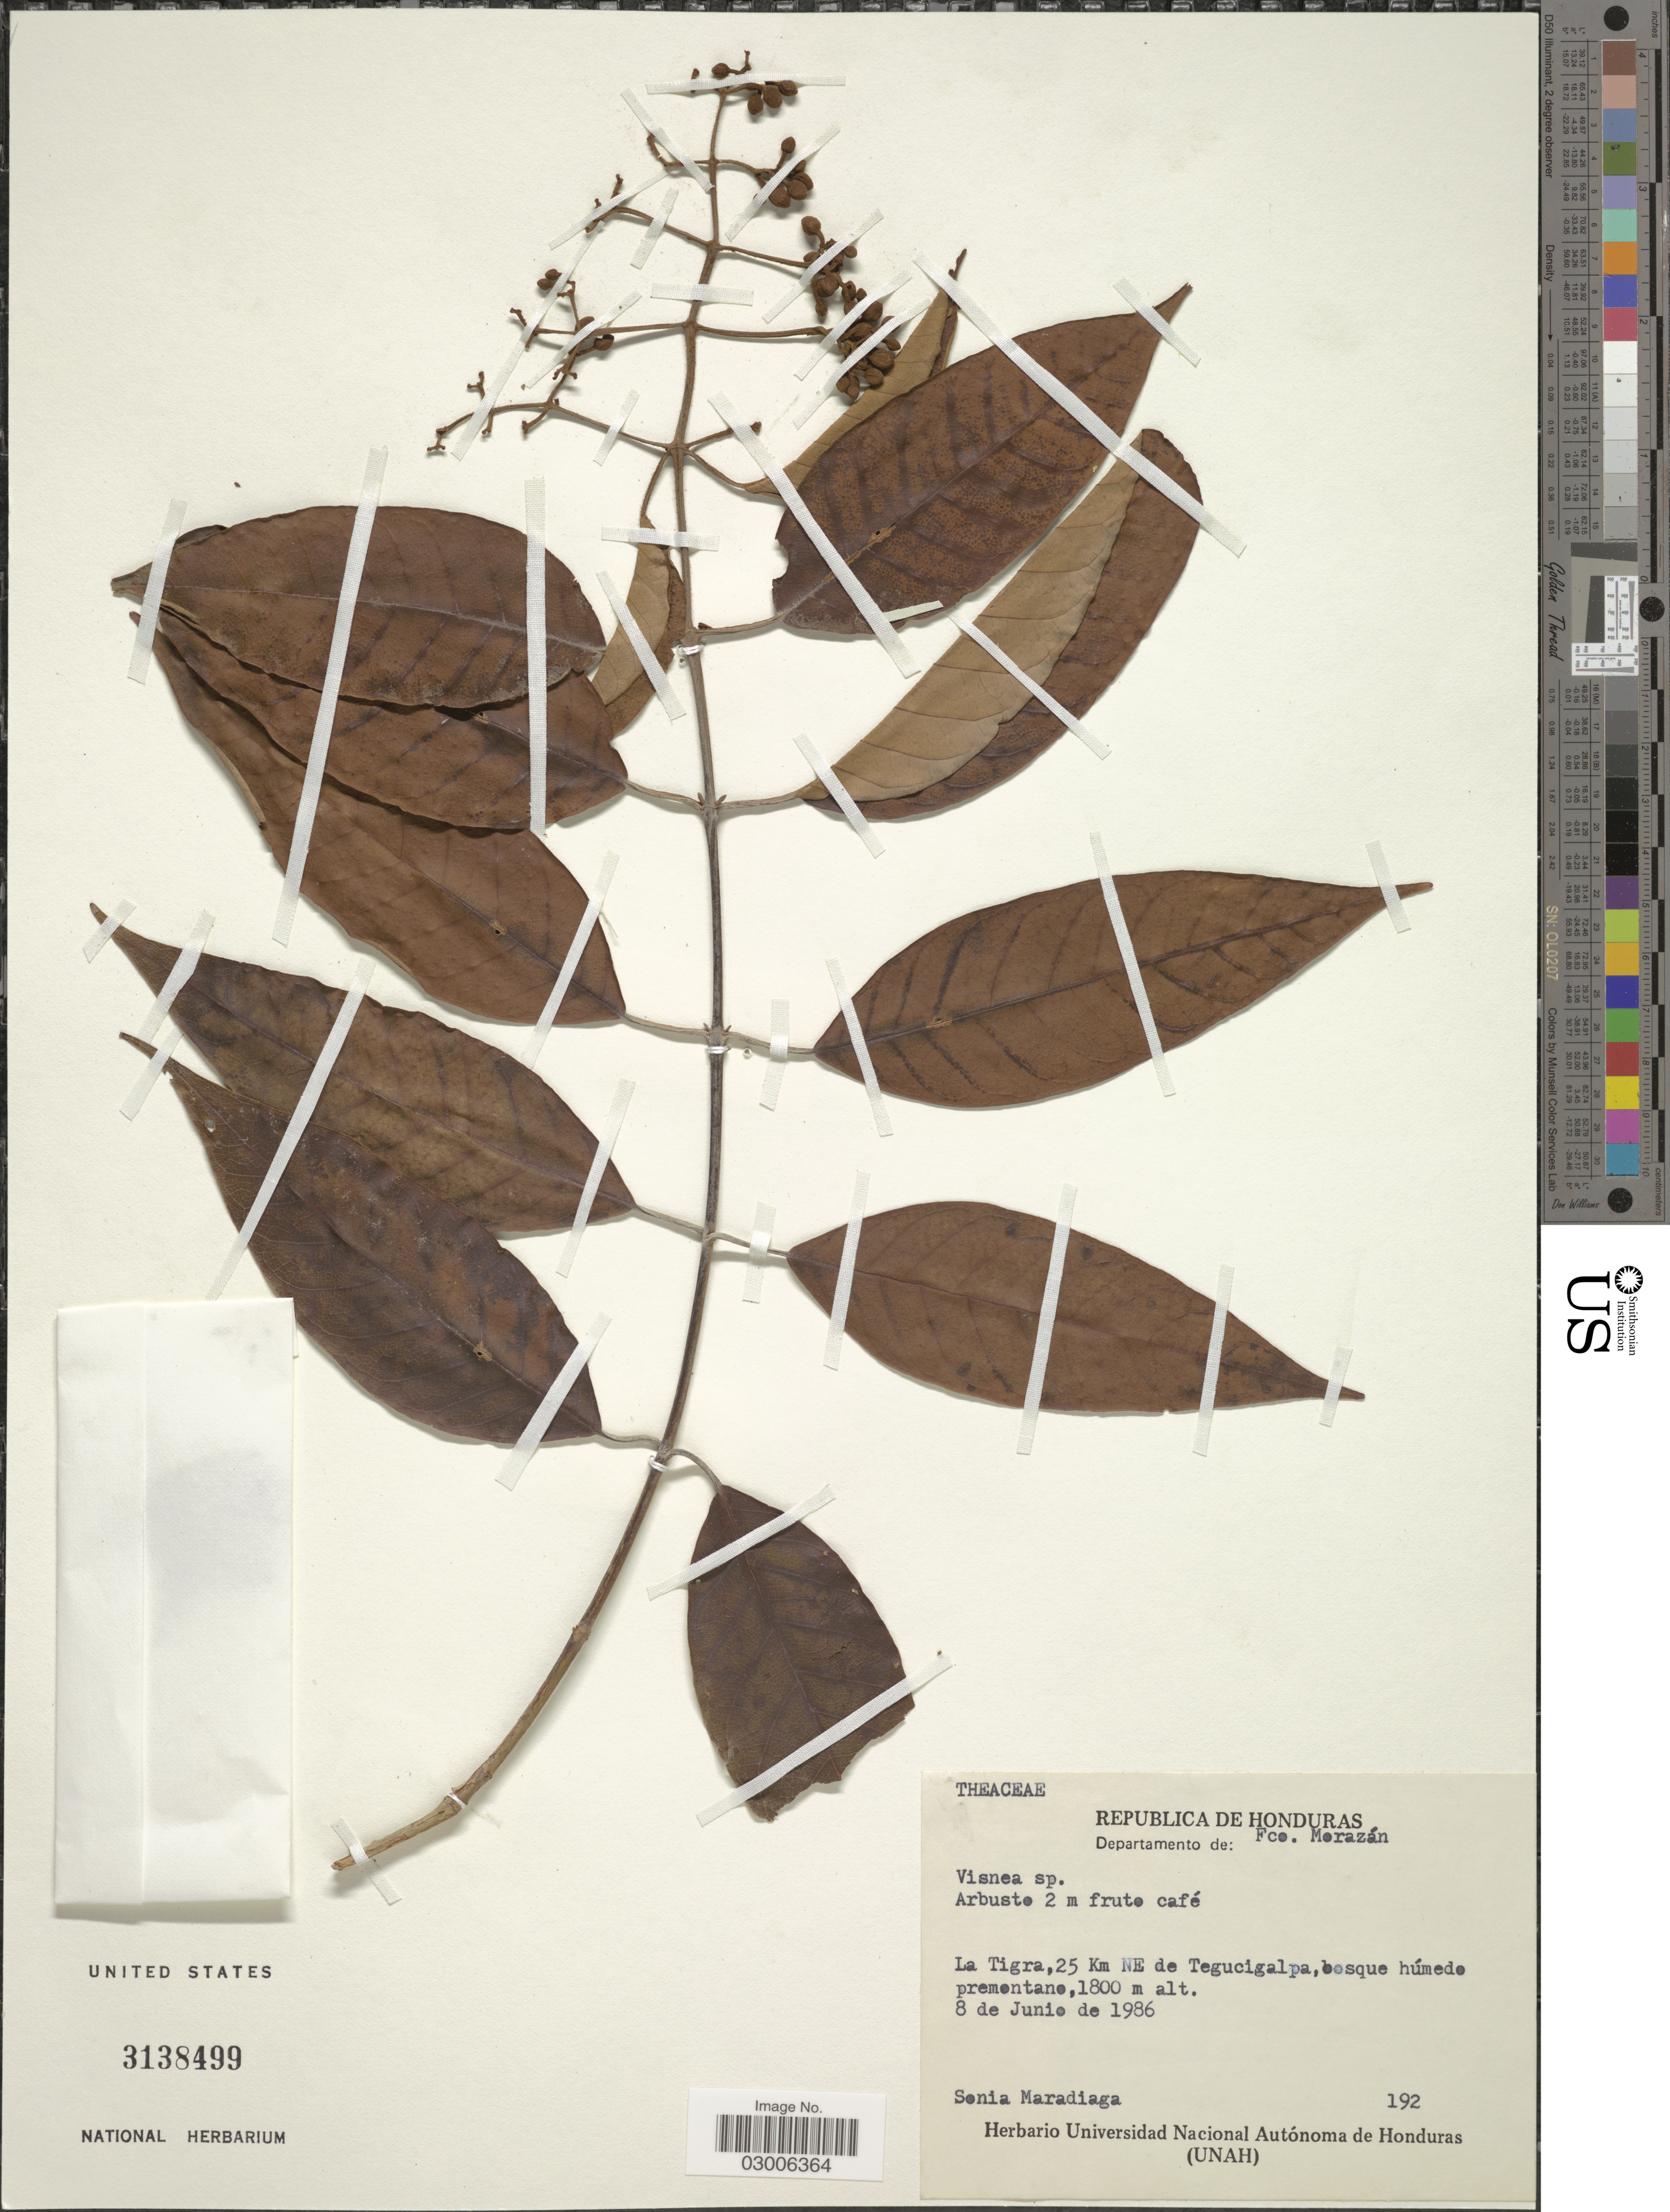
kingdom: Plantae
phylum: Tracheophyta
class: Magnoliopsida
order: Malpighiales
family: Hypericaceae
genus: Vismia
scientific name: Vismia sp.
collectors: S. Maradiaga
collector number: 192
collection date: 1986-06-08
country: Honduras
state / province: Fco. Morazán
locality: Departamento de: Fco. Morazán. La Tigra, 25 Km NE de Tegucigalpa.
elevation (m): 1800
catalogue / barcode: US 3138499